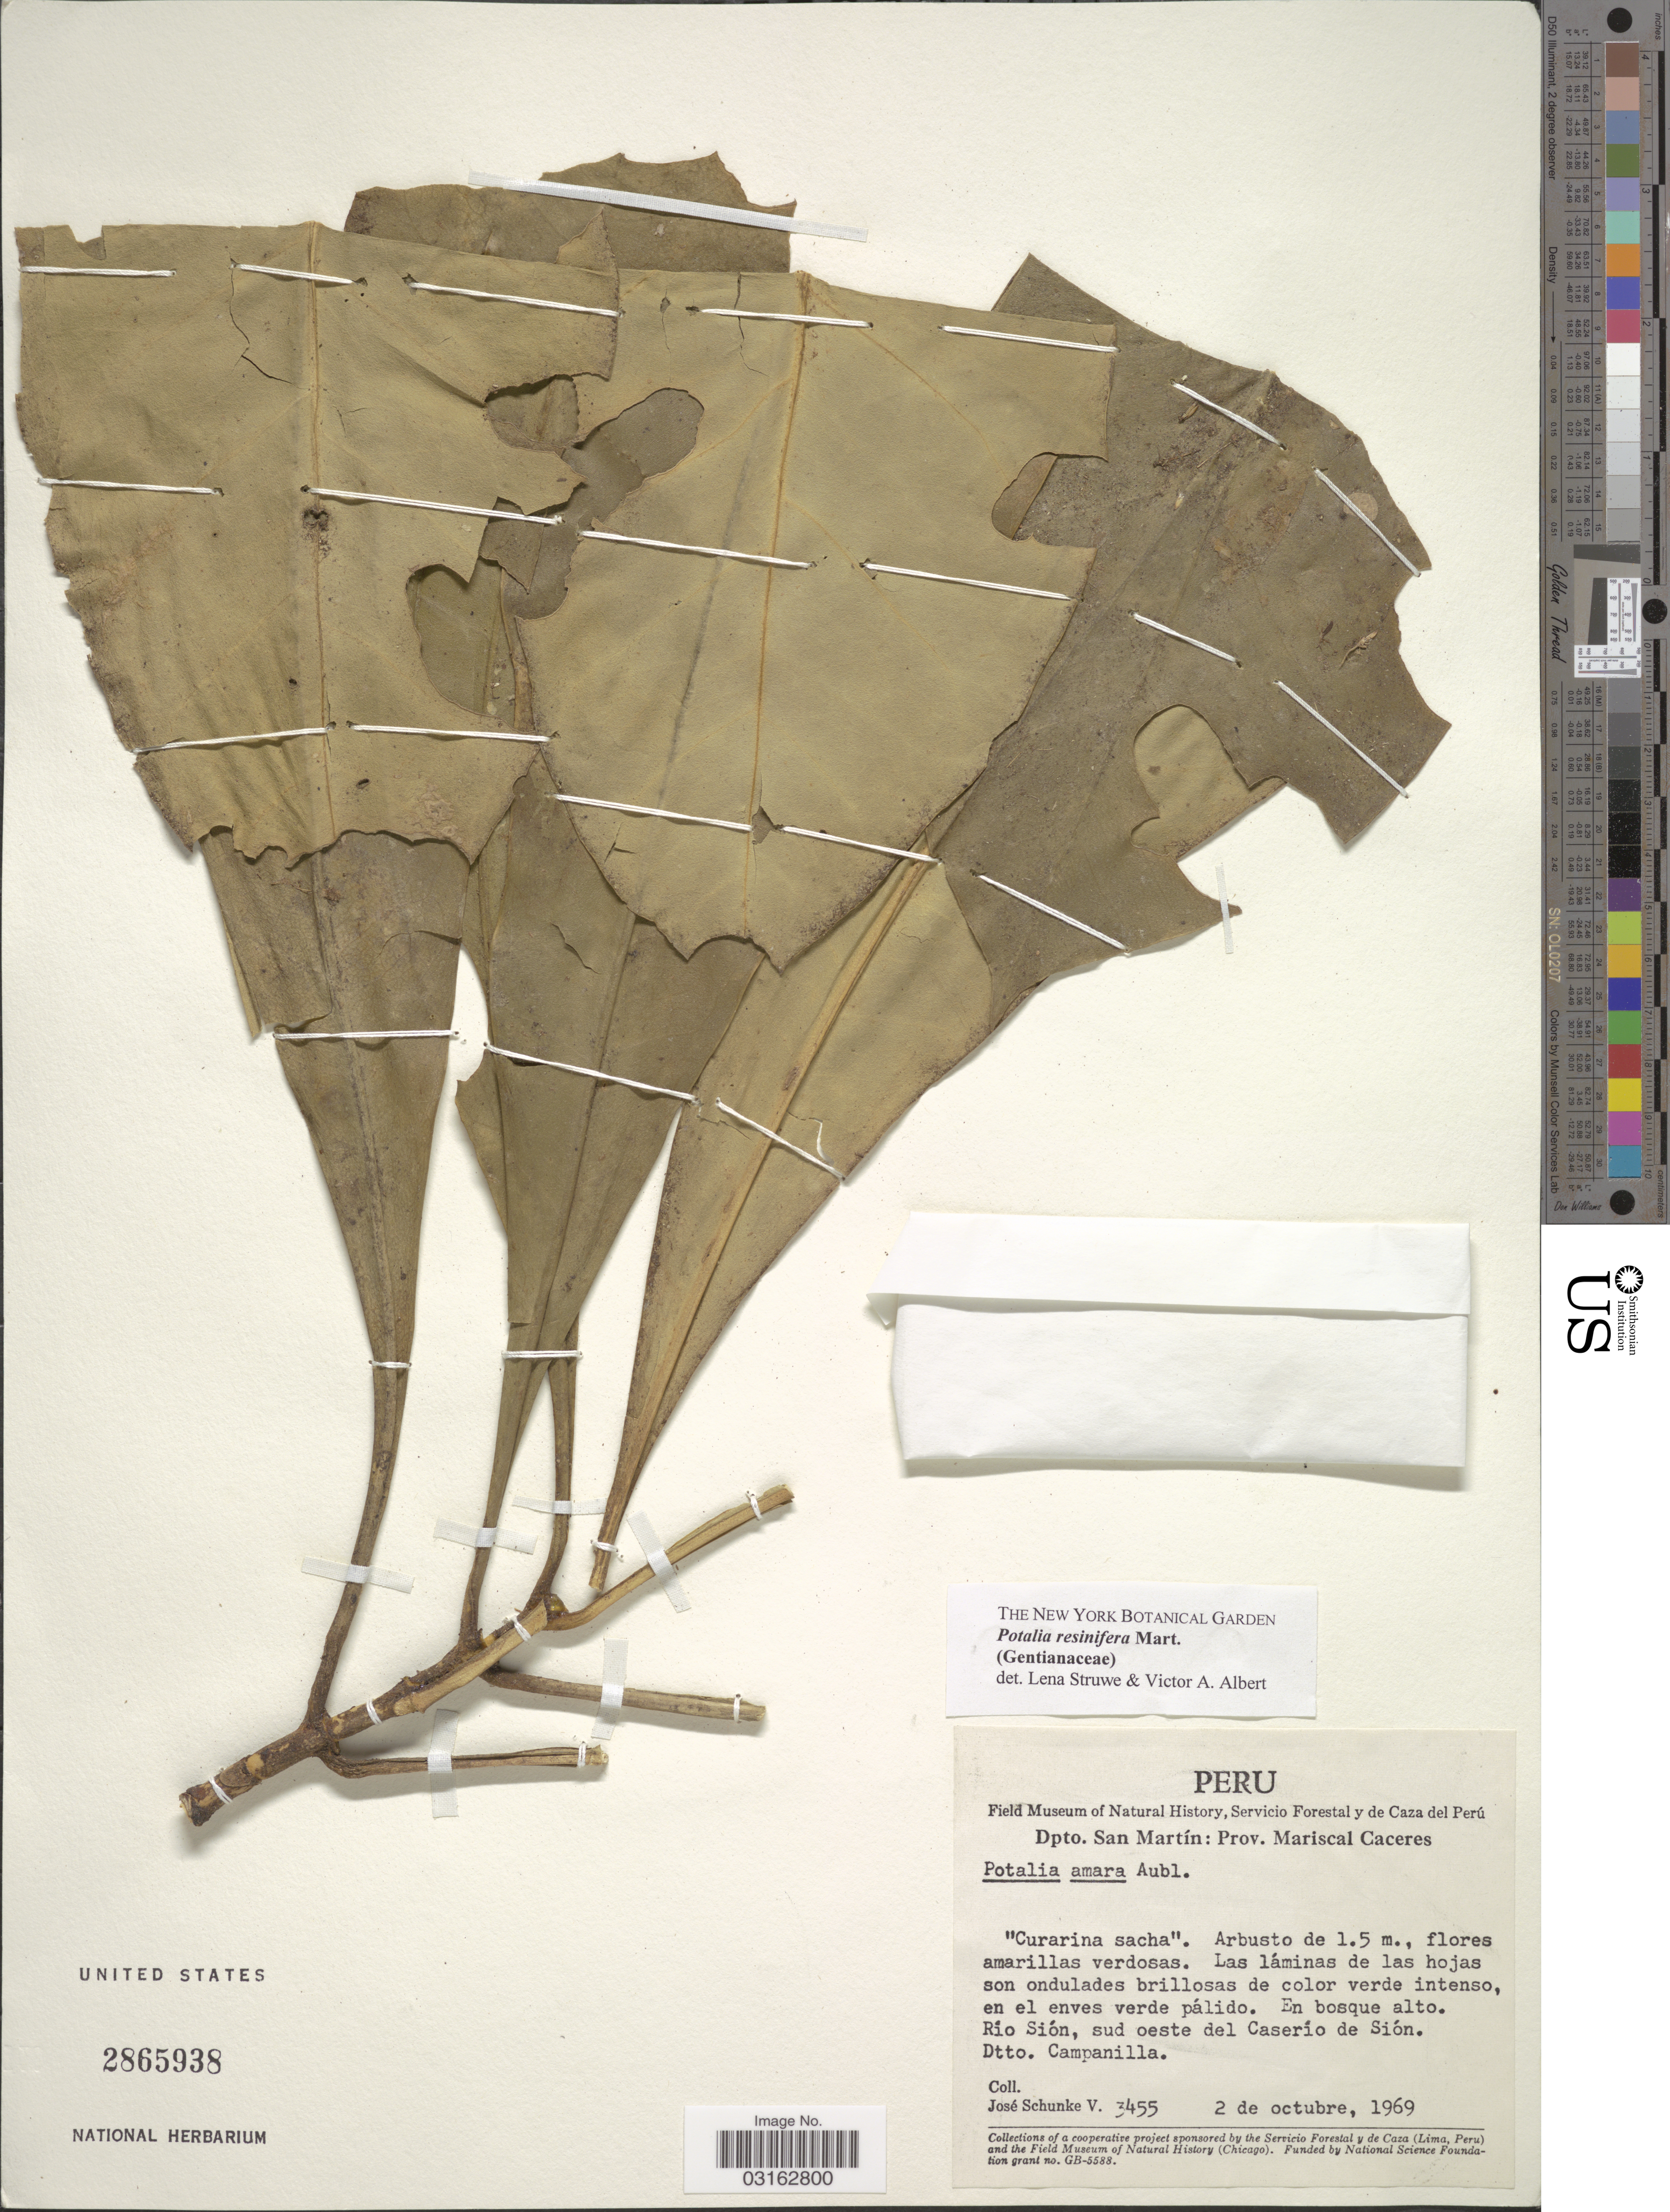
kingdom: Plantae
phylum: Tracheophyta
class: Magnoliopsida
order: Gentianales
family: Gentianaceae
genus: Potalia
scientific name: Potalia resinifera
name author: Mart.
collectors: J. Schunke Vigo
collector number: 3455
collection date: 1969-10-02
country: Peru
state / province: San Martín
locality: Dpto. San Martín: Prov. Mariscal Caceres, Rio Sión, sud oeste del Caserio de Sión, Dtto. Campanilla.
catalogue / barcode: US 2865938